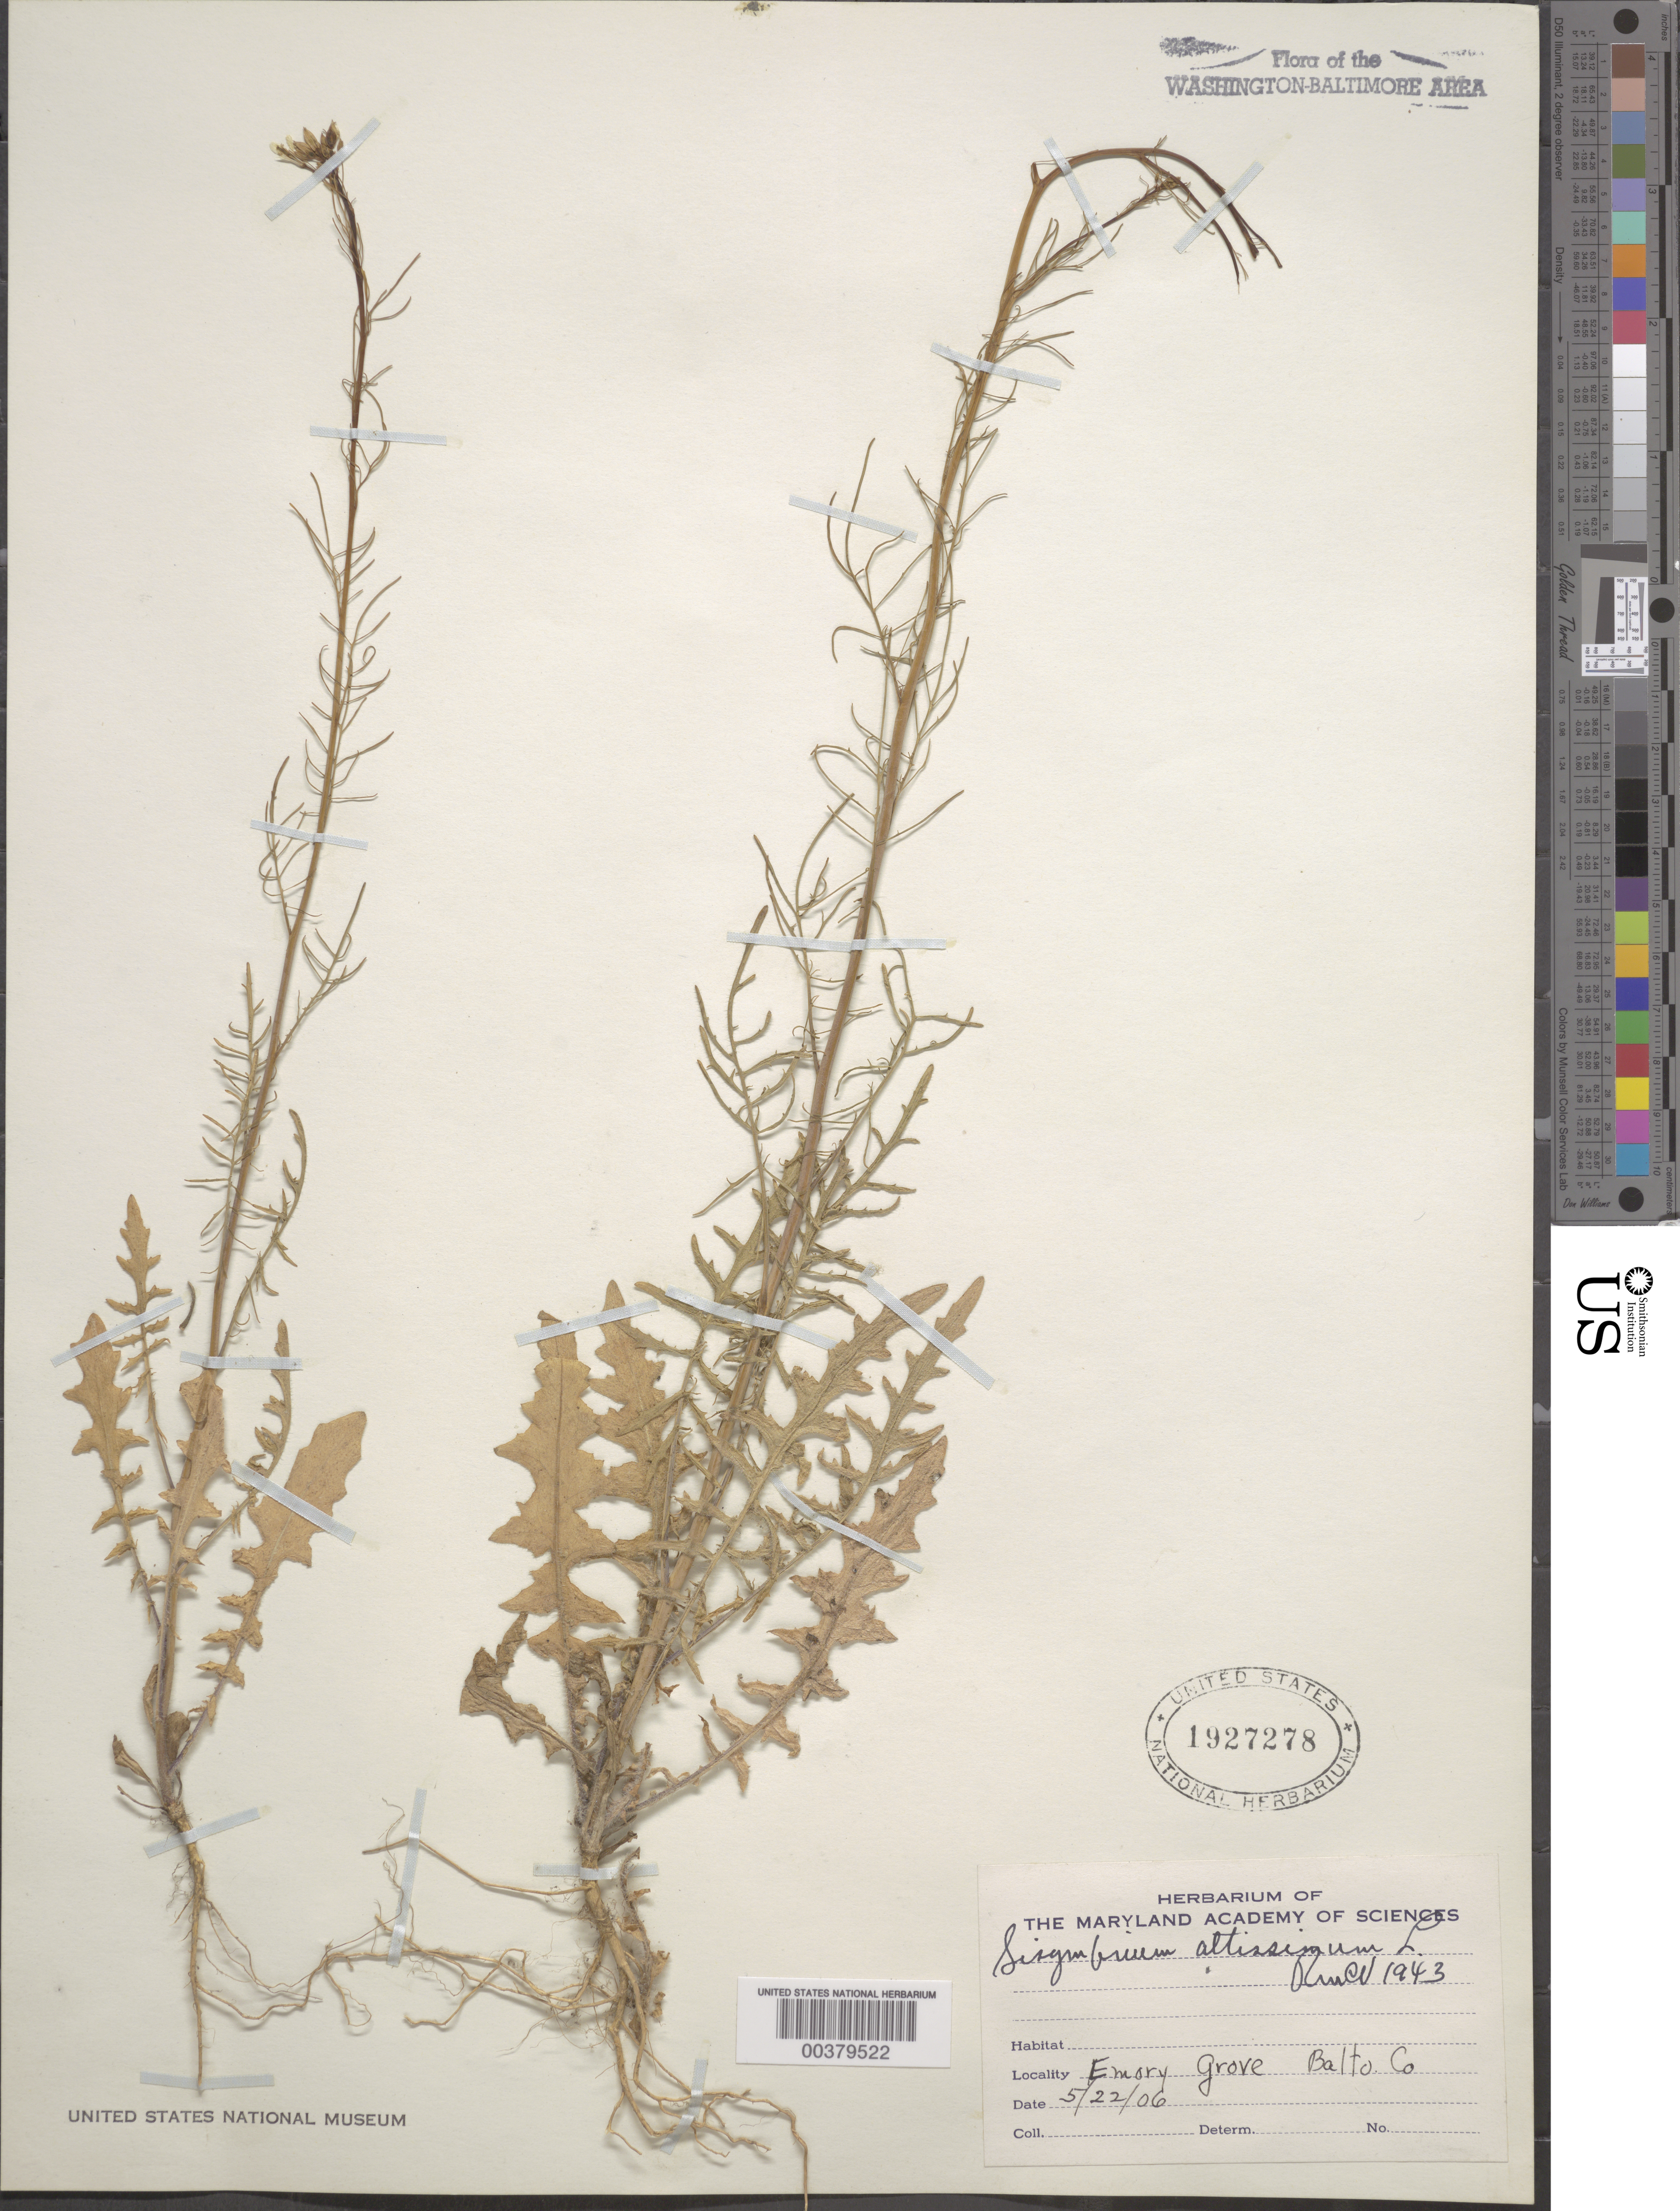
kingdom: Plantae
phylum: Tracheophyta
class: Magnoliopsida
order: Brassicales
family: Brassicaceae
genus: Sisymbrium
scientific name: Sisymbrium altissimum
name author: L.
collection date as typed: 22 May 1906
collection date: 1906-05-22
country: United States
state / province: Maryland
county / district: Baltimore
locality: Emory Grove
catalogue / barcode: US 1927278